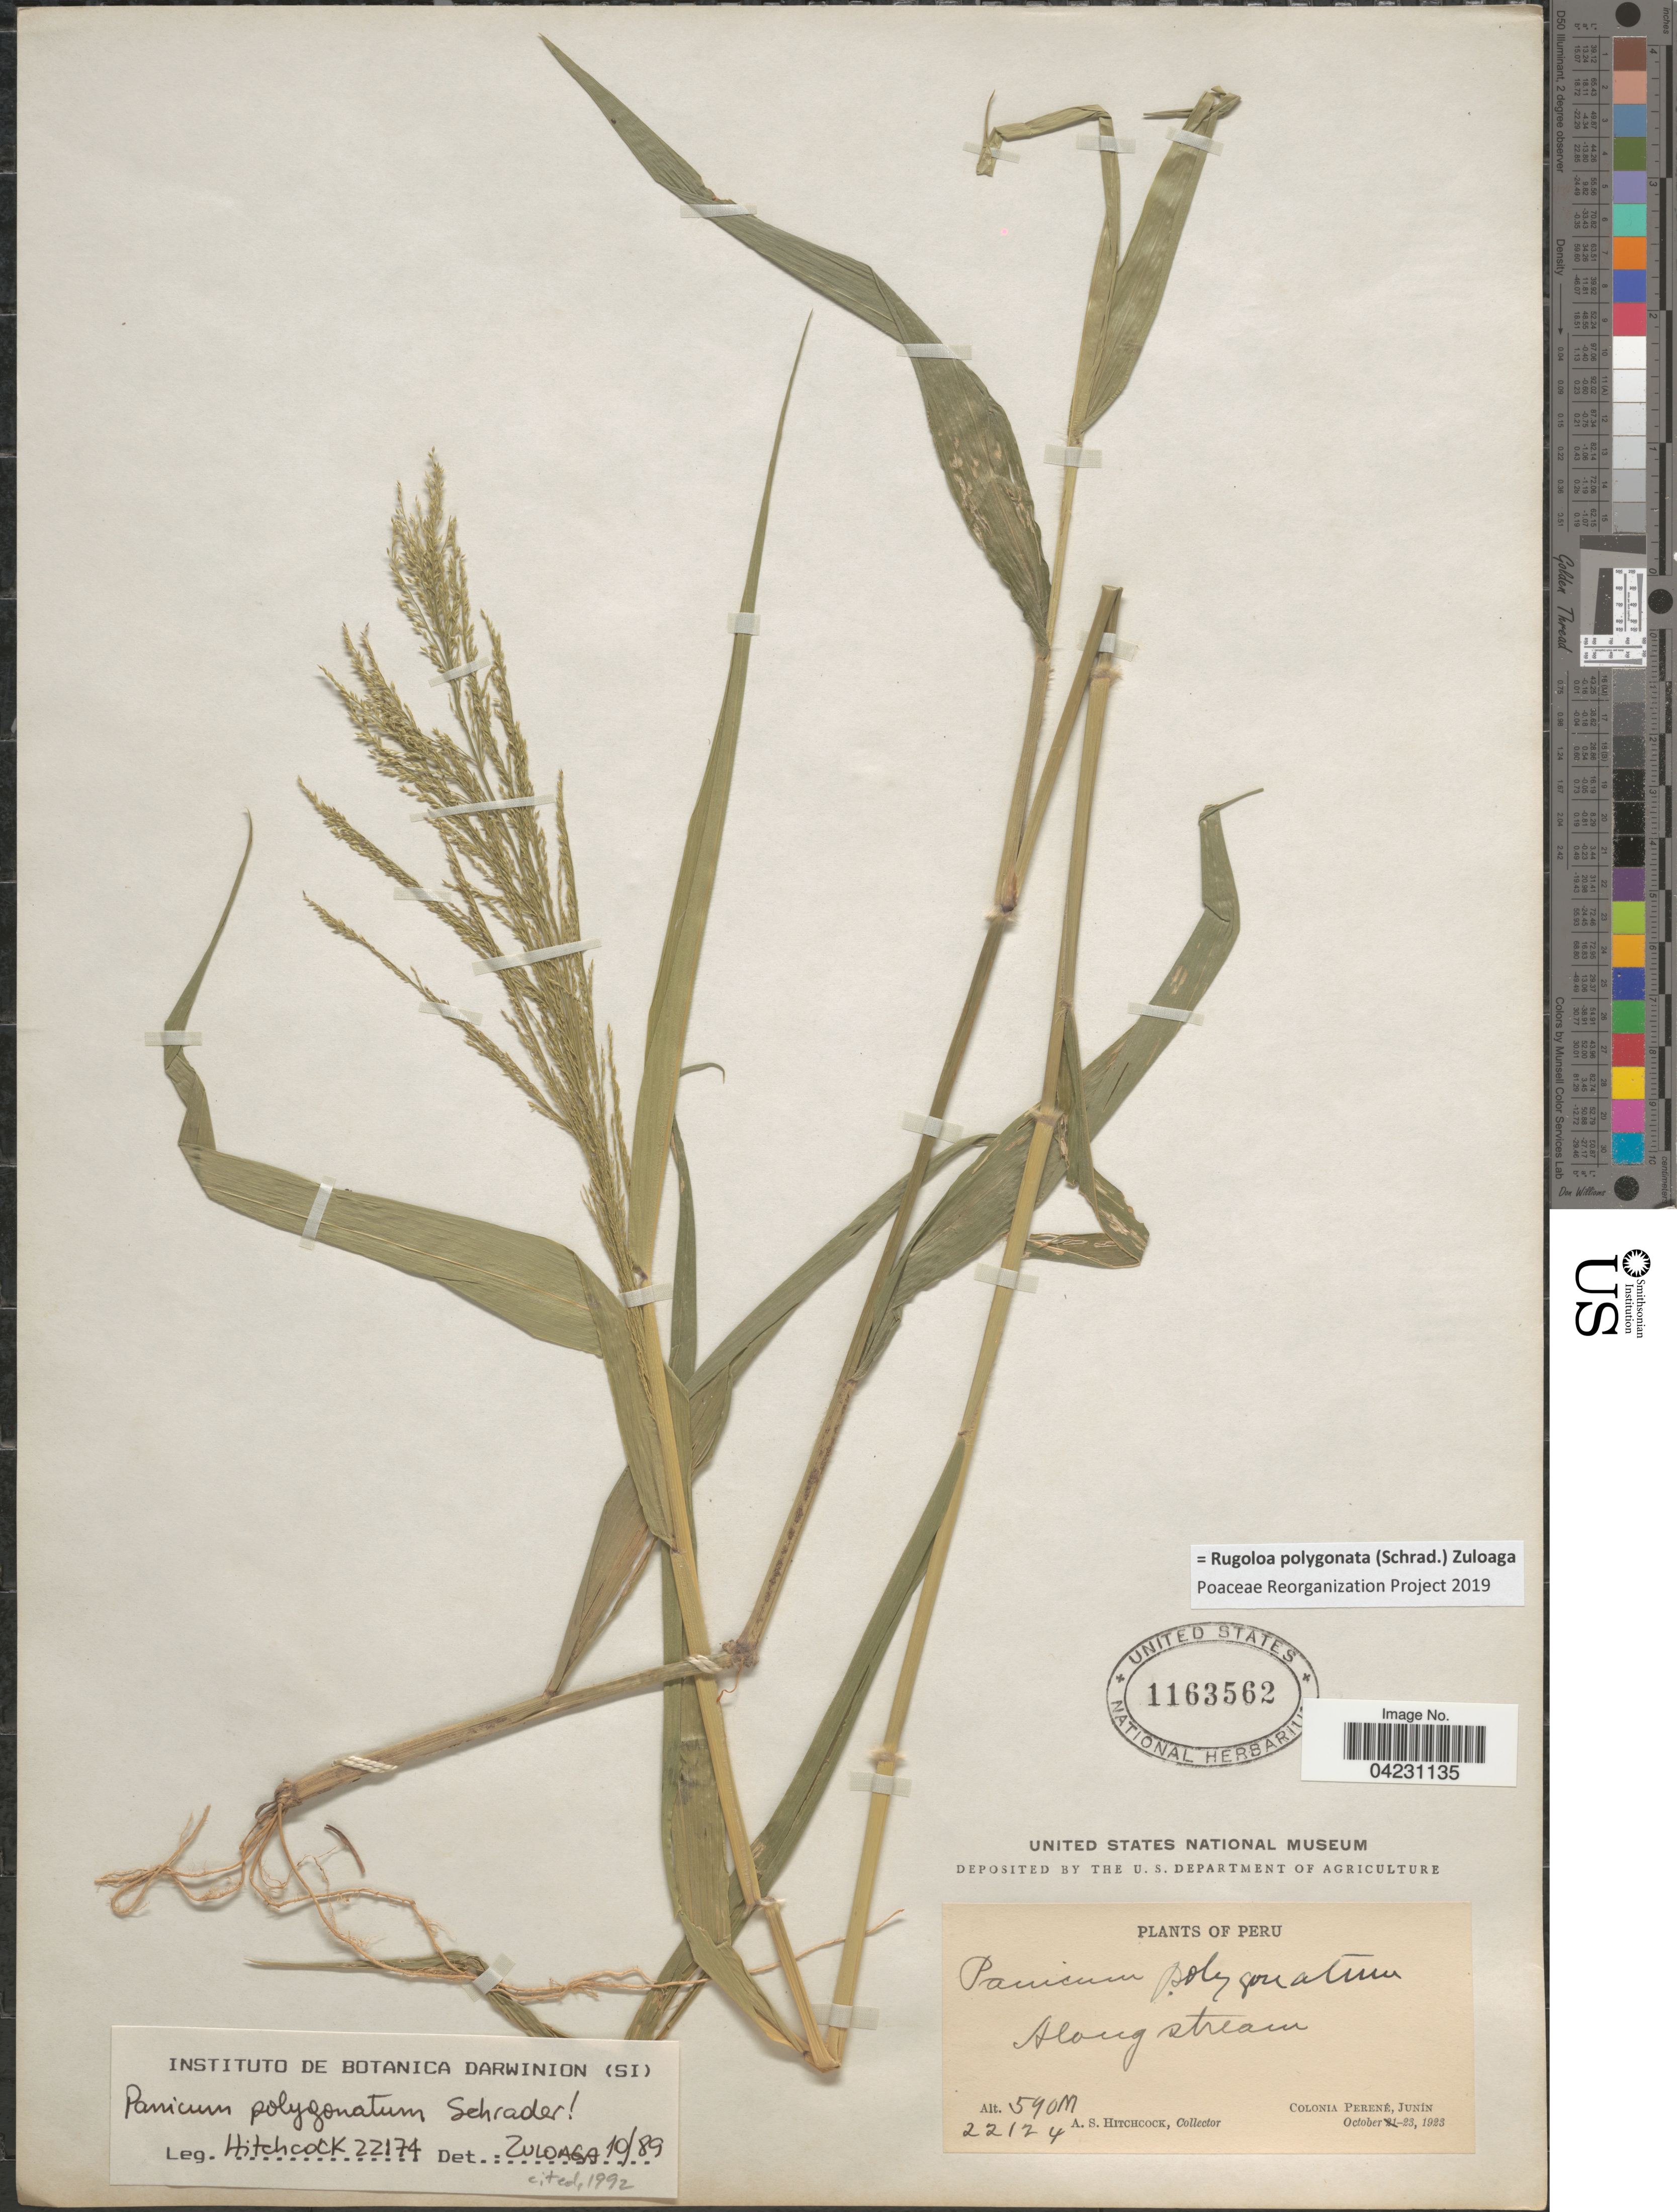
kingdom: Plantae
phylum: Tracheophyta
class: Liliopsida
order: Poales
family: Poaceae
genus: Rugoloa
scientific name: Rugoloa polygonata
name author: (Schrad.) Zuloaga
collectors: A. S. Hitchcock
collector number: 22124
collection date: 1923-10-23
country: Peru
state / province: Junín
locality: Along stream. Colonia Perené, Junín.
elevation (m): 590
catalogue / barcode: US 1163562